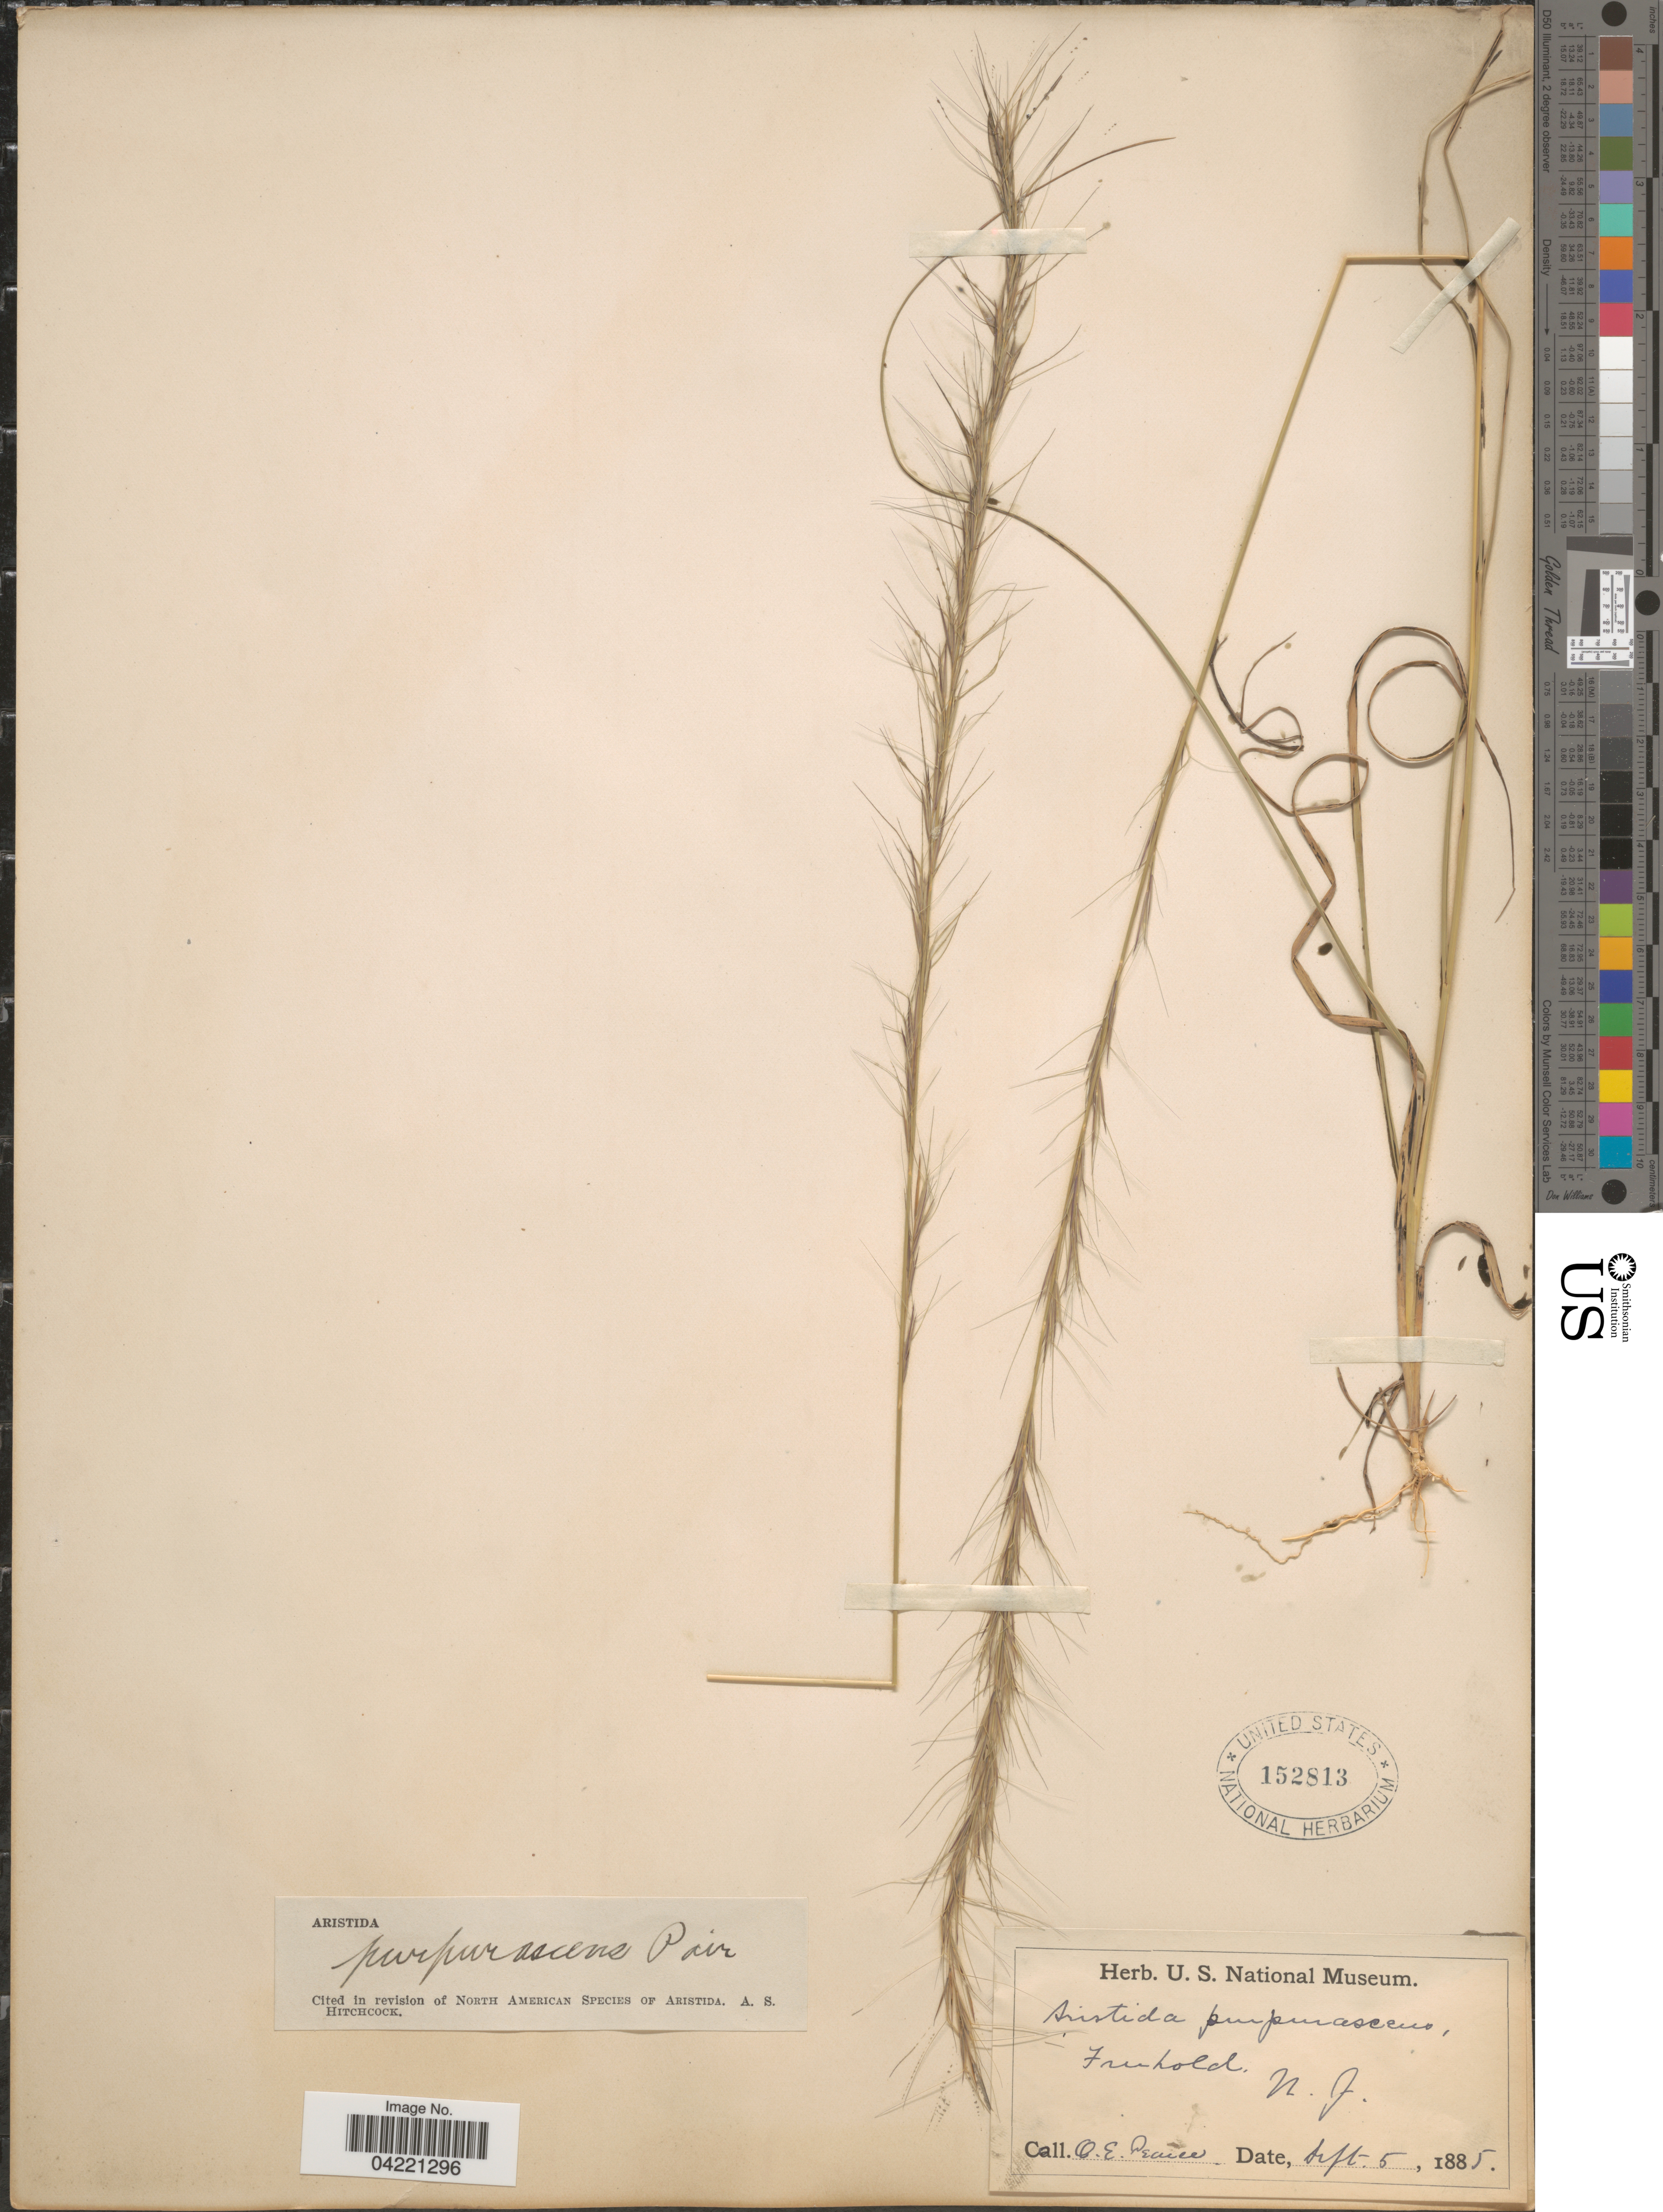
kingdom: Plantae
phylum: Tracheophyta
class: Liliopsida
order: Poales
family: Poaceae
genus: Aristida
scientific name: Aristida purpurascens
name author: Poir.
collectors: O. E. Pearce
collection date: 1885-09-05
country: United States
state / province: New Jersey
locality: Freehold.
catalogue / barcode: US 152813